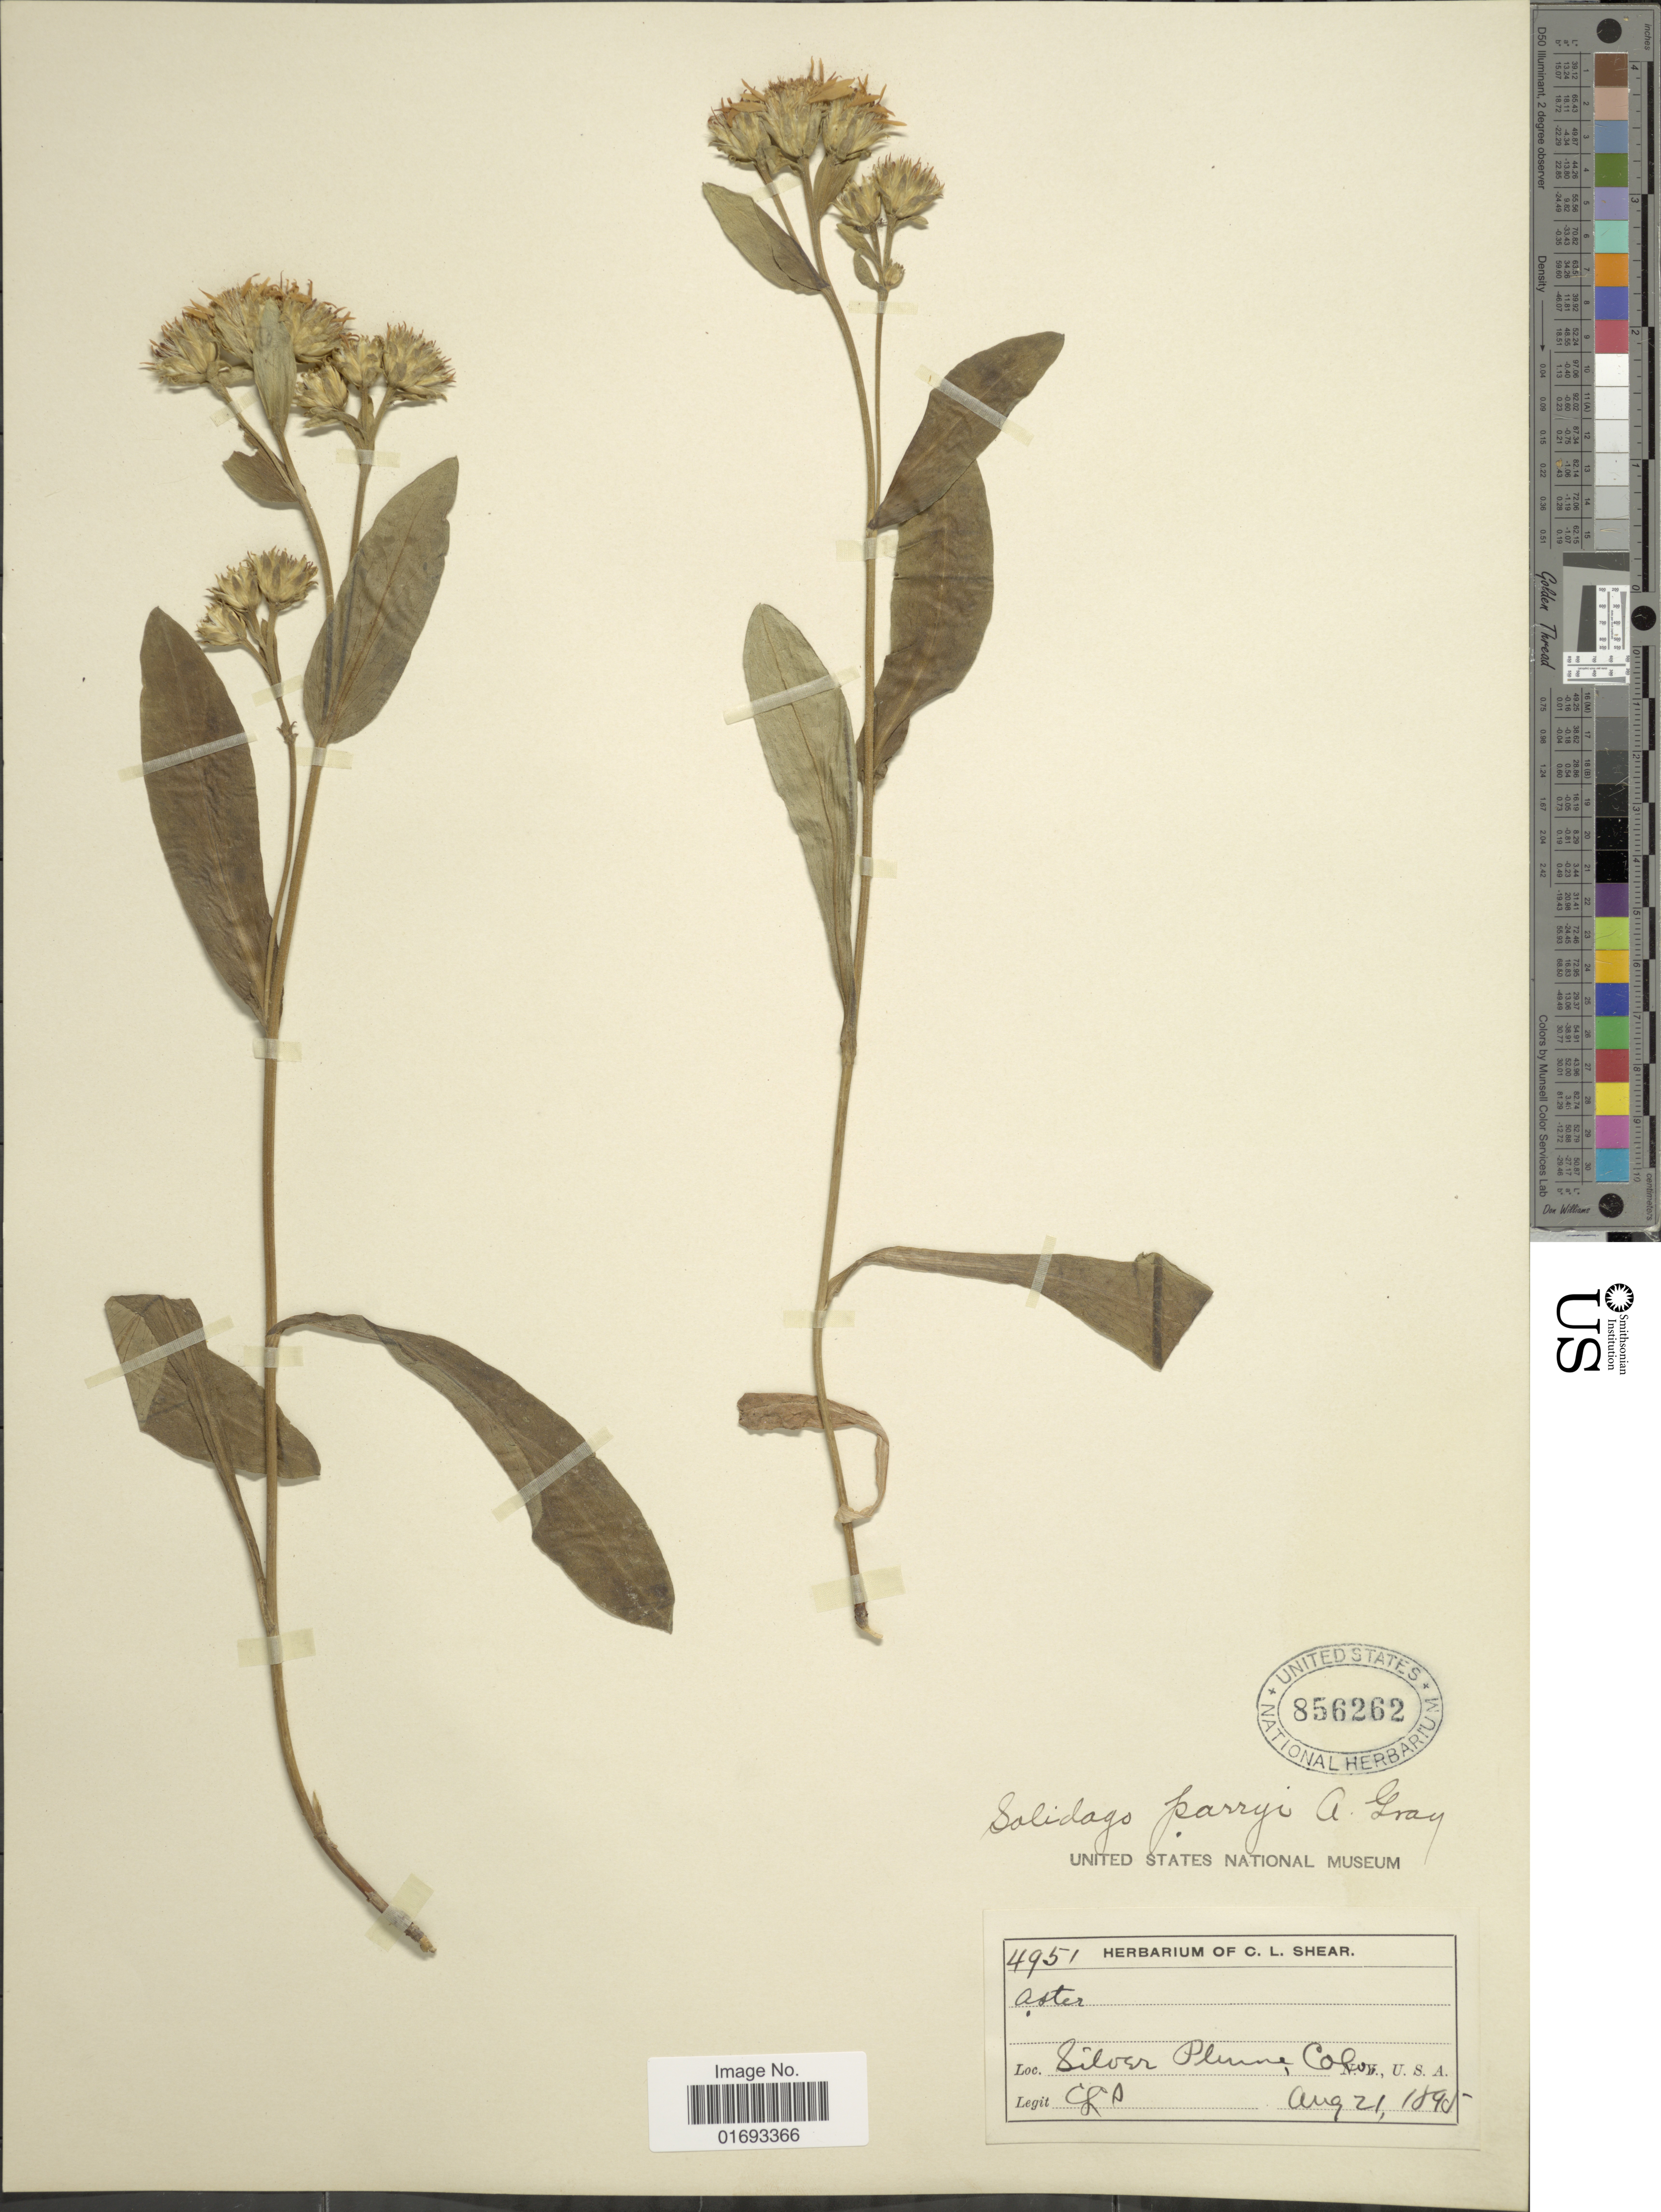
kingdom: Plantae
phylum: Tracheophyta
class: Magnoliopsida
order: Asterales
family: Asteraceae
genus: Oreochrysum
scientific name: Oreochrysum parryi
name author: (A. Gray) Rydb.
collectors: C. L. Shear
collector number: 4951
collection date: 1895-08-21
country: United States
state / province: Colorado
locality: Silver Plume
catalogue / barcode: US 856262